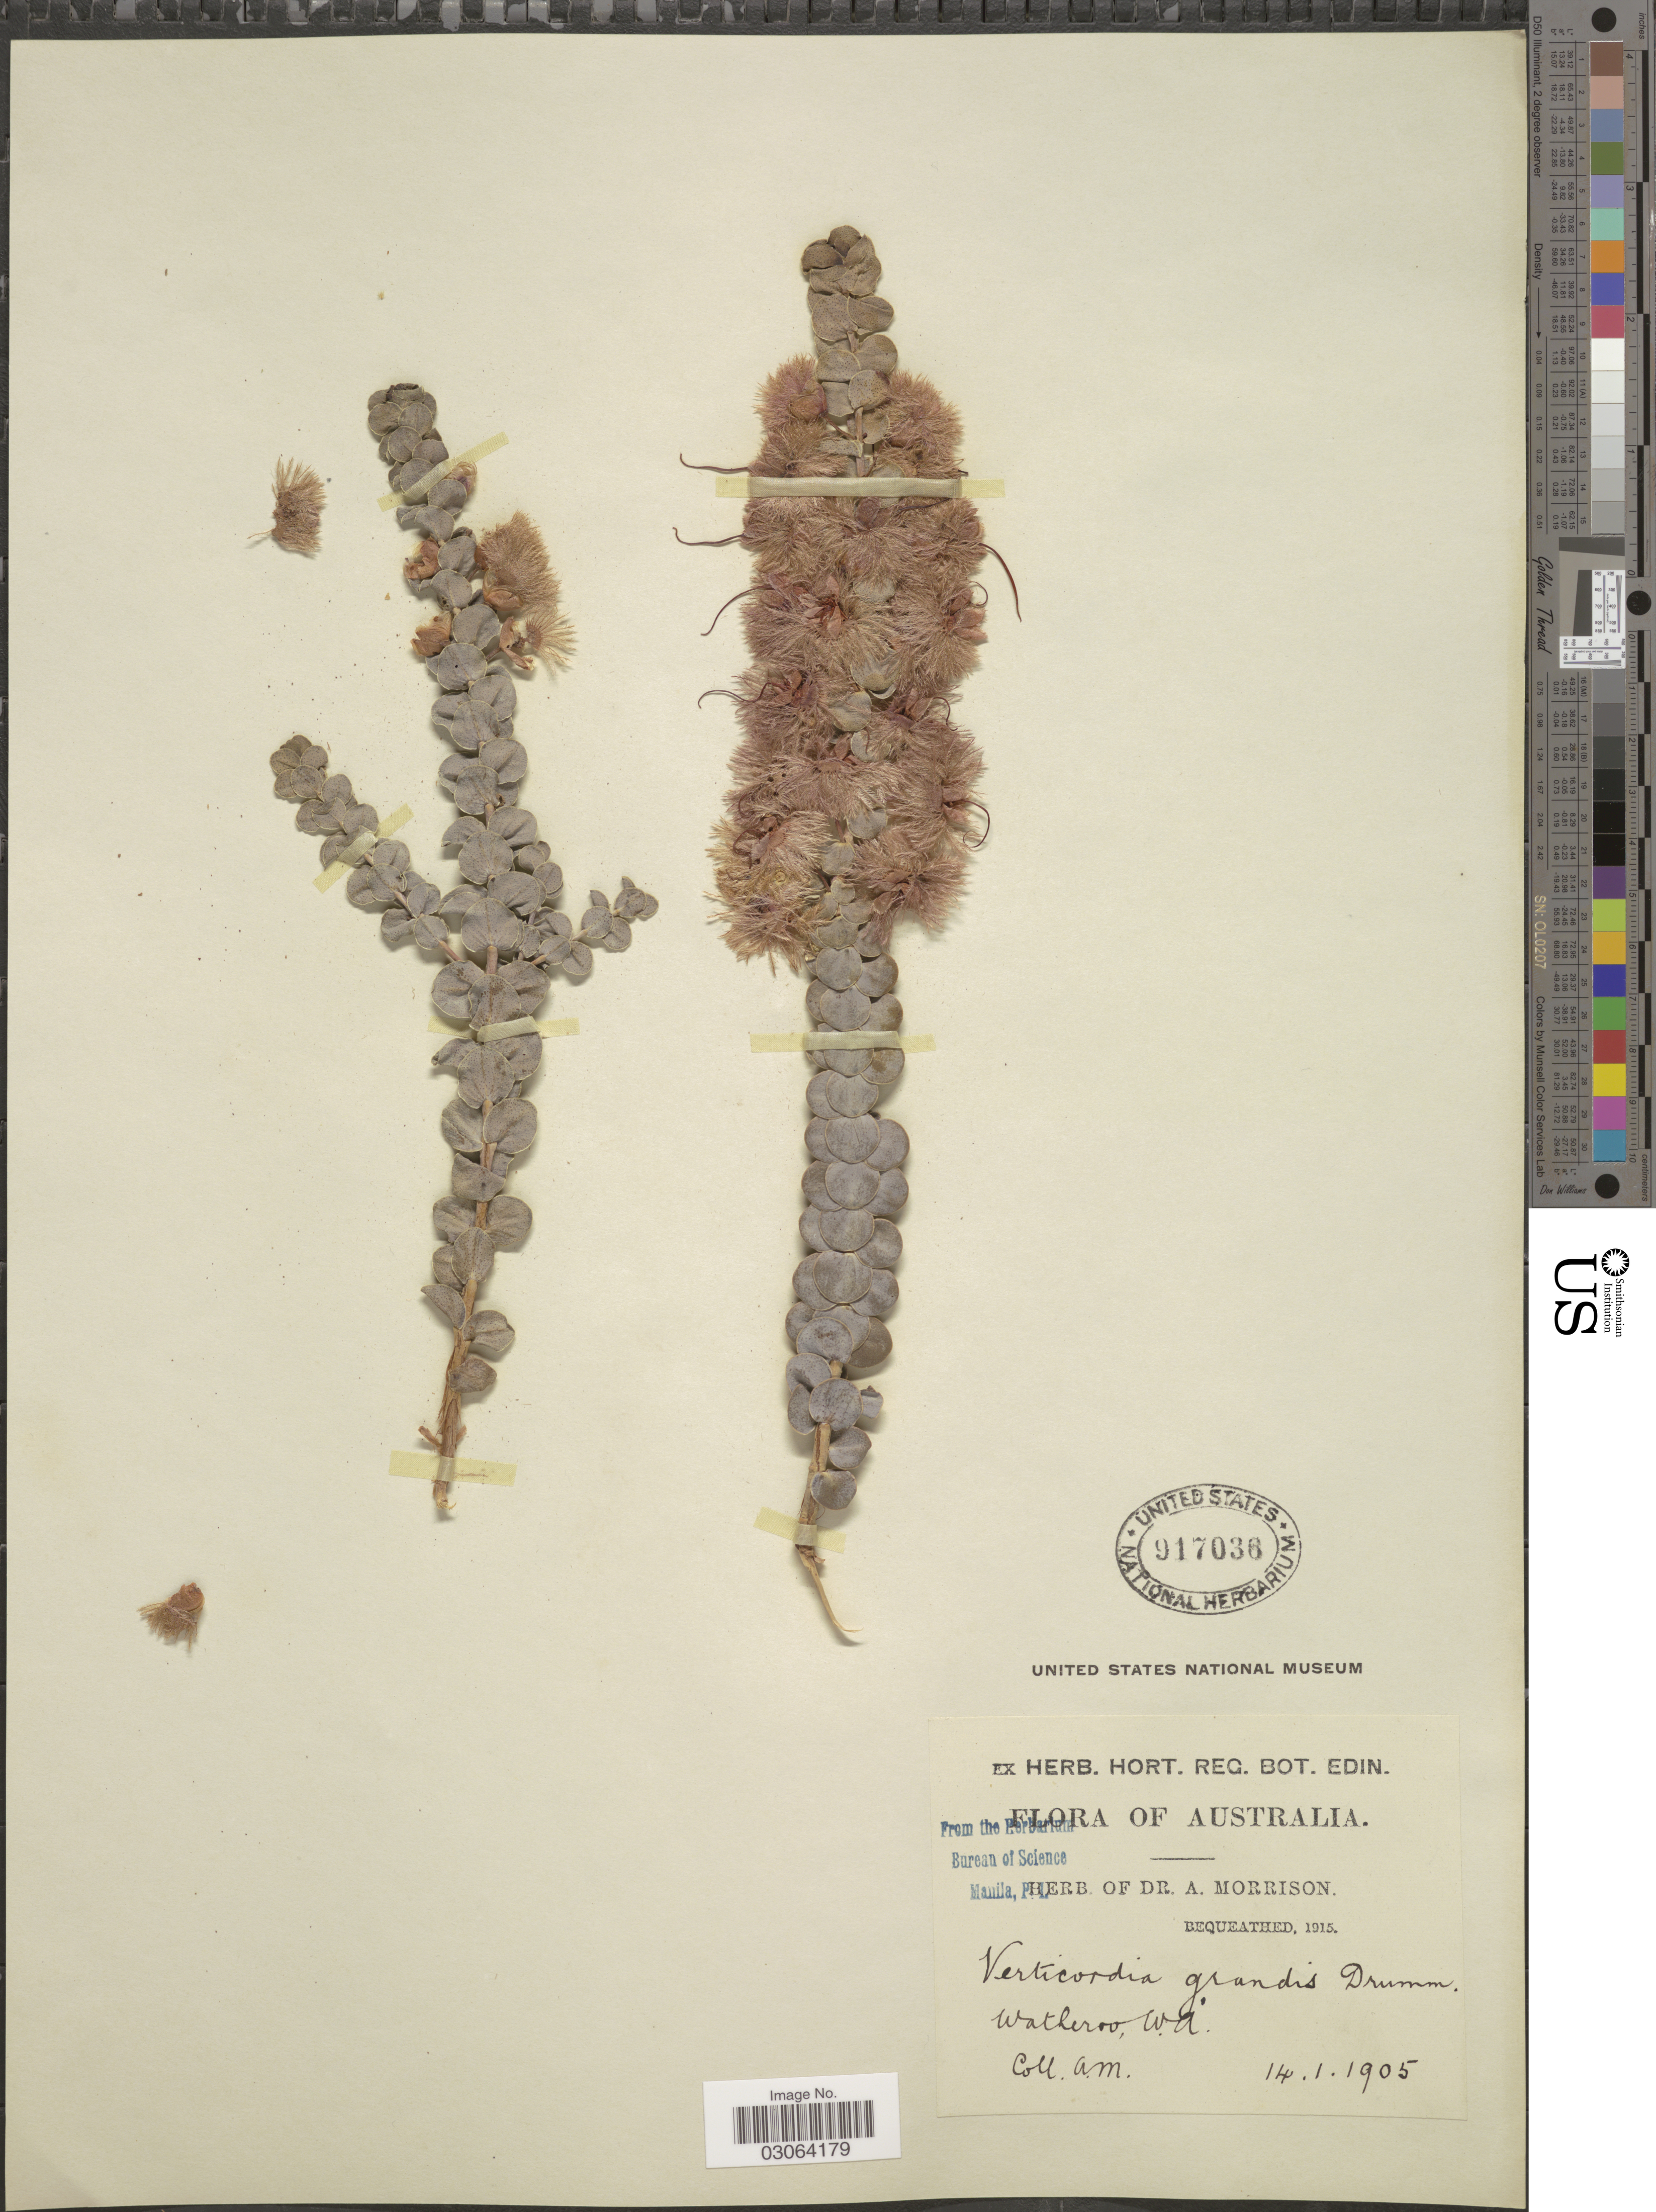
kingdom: Plantae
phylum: Tracheophyta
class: Magnoliopsida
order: Myrtales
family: Myrtaceae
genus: Verticordia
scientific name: Verticordia grandis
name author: J. Drumm.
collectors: A. Morrison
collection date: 1905-01-14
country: Australia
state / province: Western Australia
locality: Watheroo, W.A.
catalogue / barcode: US 917036